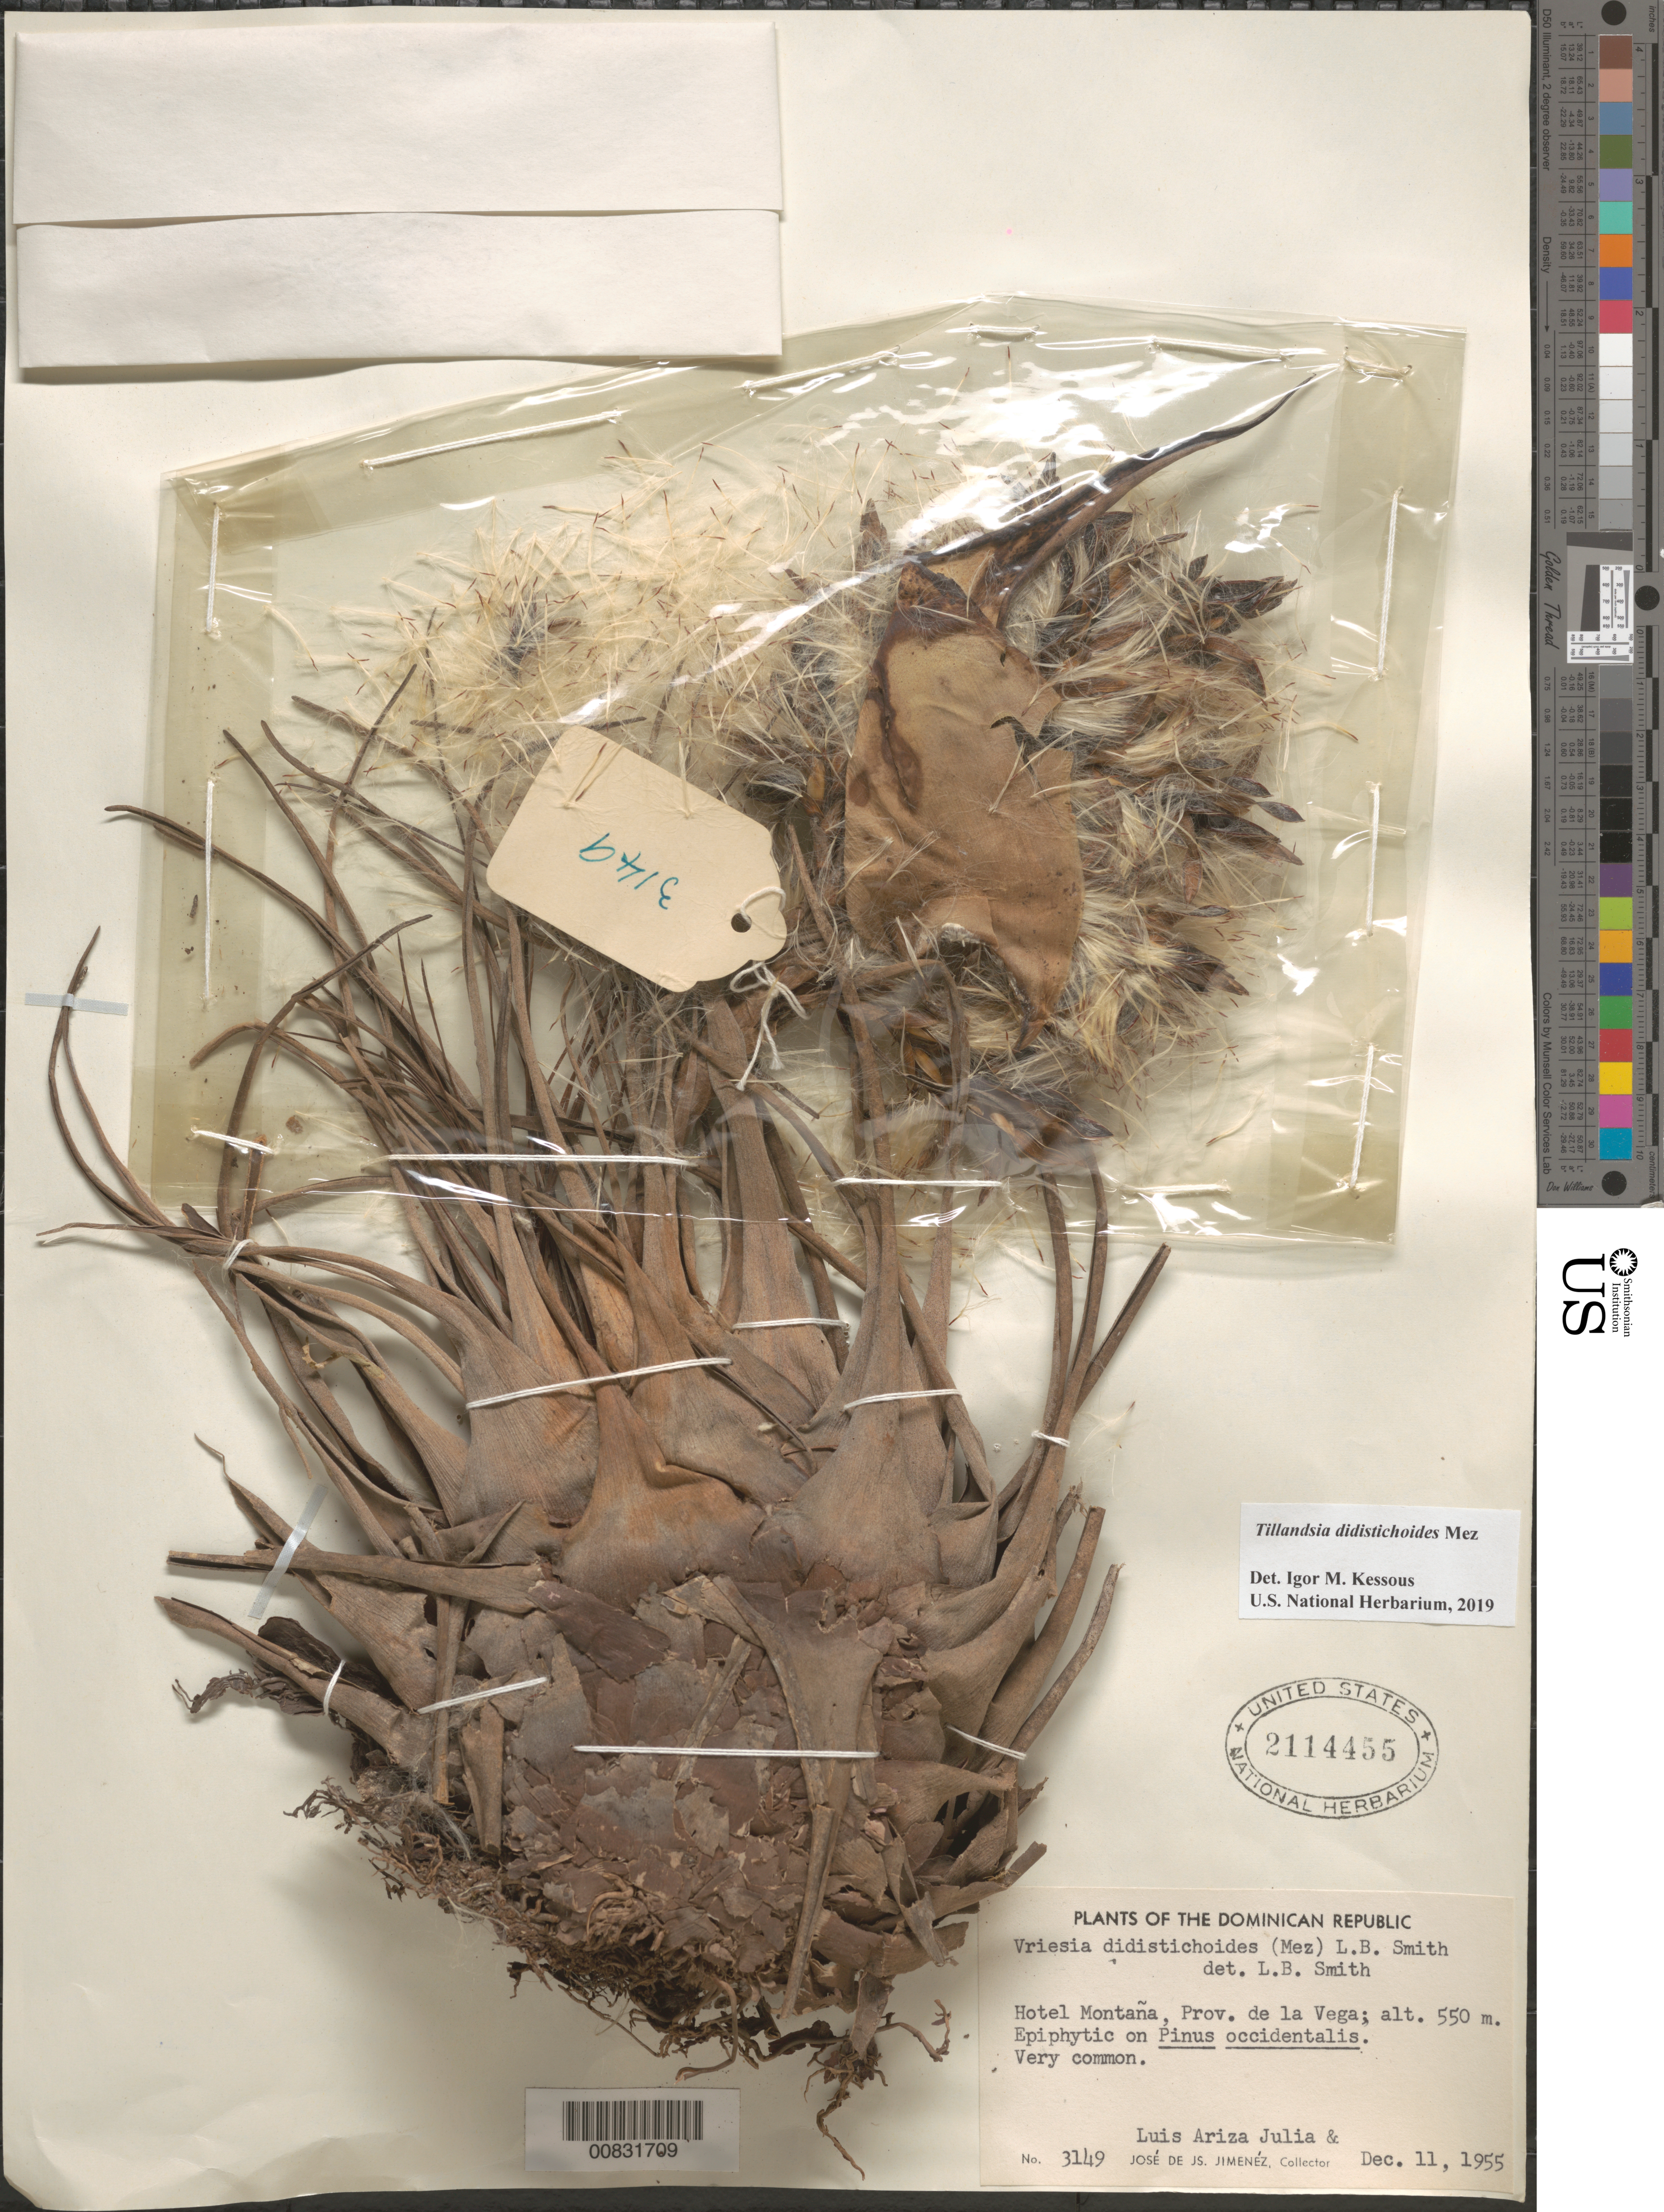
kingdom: Plantae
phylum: Tracheophyta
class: Liliopsida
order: Poales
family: Bromeliaceae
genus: Tillandsia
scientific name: Tillandsia didistichoides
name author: Mez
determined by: Kessous, Igor M.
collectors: J. J. Jiménez & L. Ariza-Julia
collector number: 3149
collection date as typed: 11 Dec 1955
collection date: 1955-12-11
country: Dominican Republic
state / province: La Vega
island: Hispaniola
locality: Hotel Montaña.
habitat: On Pinus occidentalis.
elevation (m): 550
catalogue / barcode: US 2114455